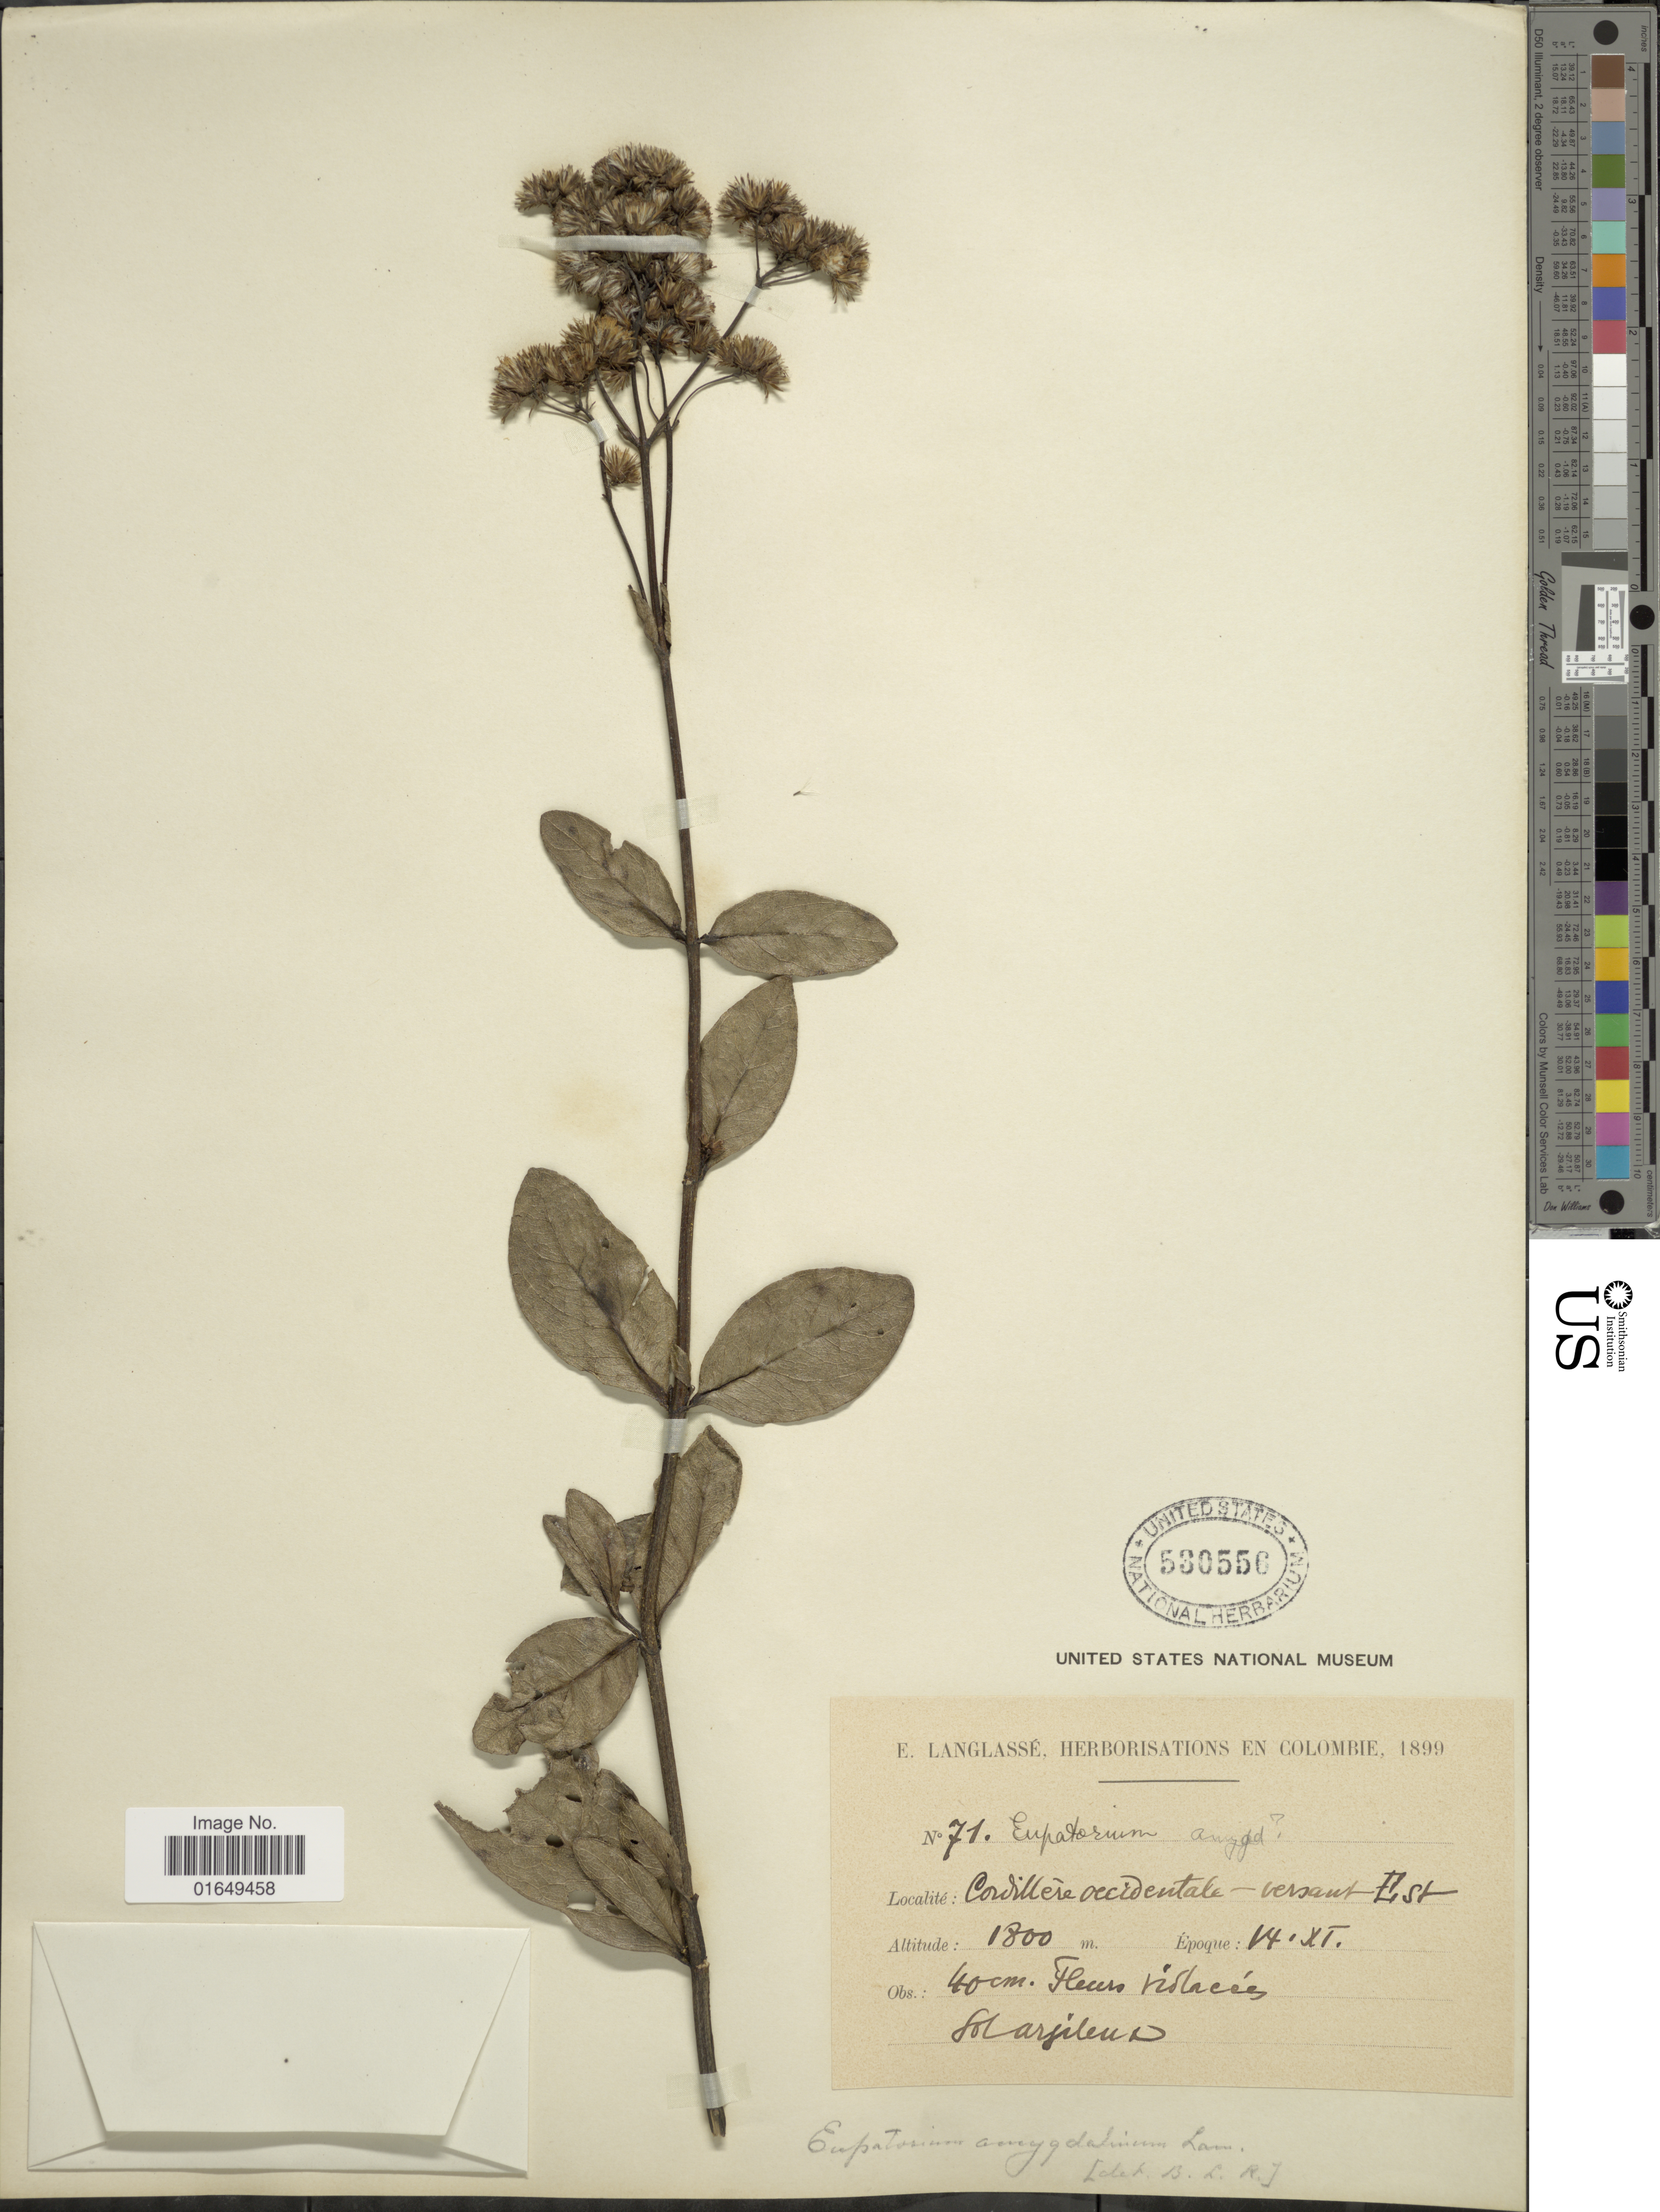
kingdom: Plantae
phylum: Tracheophyta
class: Magnoliopsida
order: Asterales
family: Asteraceae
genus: Ayapana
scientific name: Ayapana amygdalina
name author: (Lam.) R.M. King & H. Rob.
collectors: E. Langlassé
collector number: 71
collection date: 1899-11-14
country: Colombia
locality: Cordillera Occindetale-versant-Est.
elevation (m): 1800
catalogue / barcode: US 530556